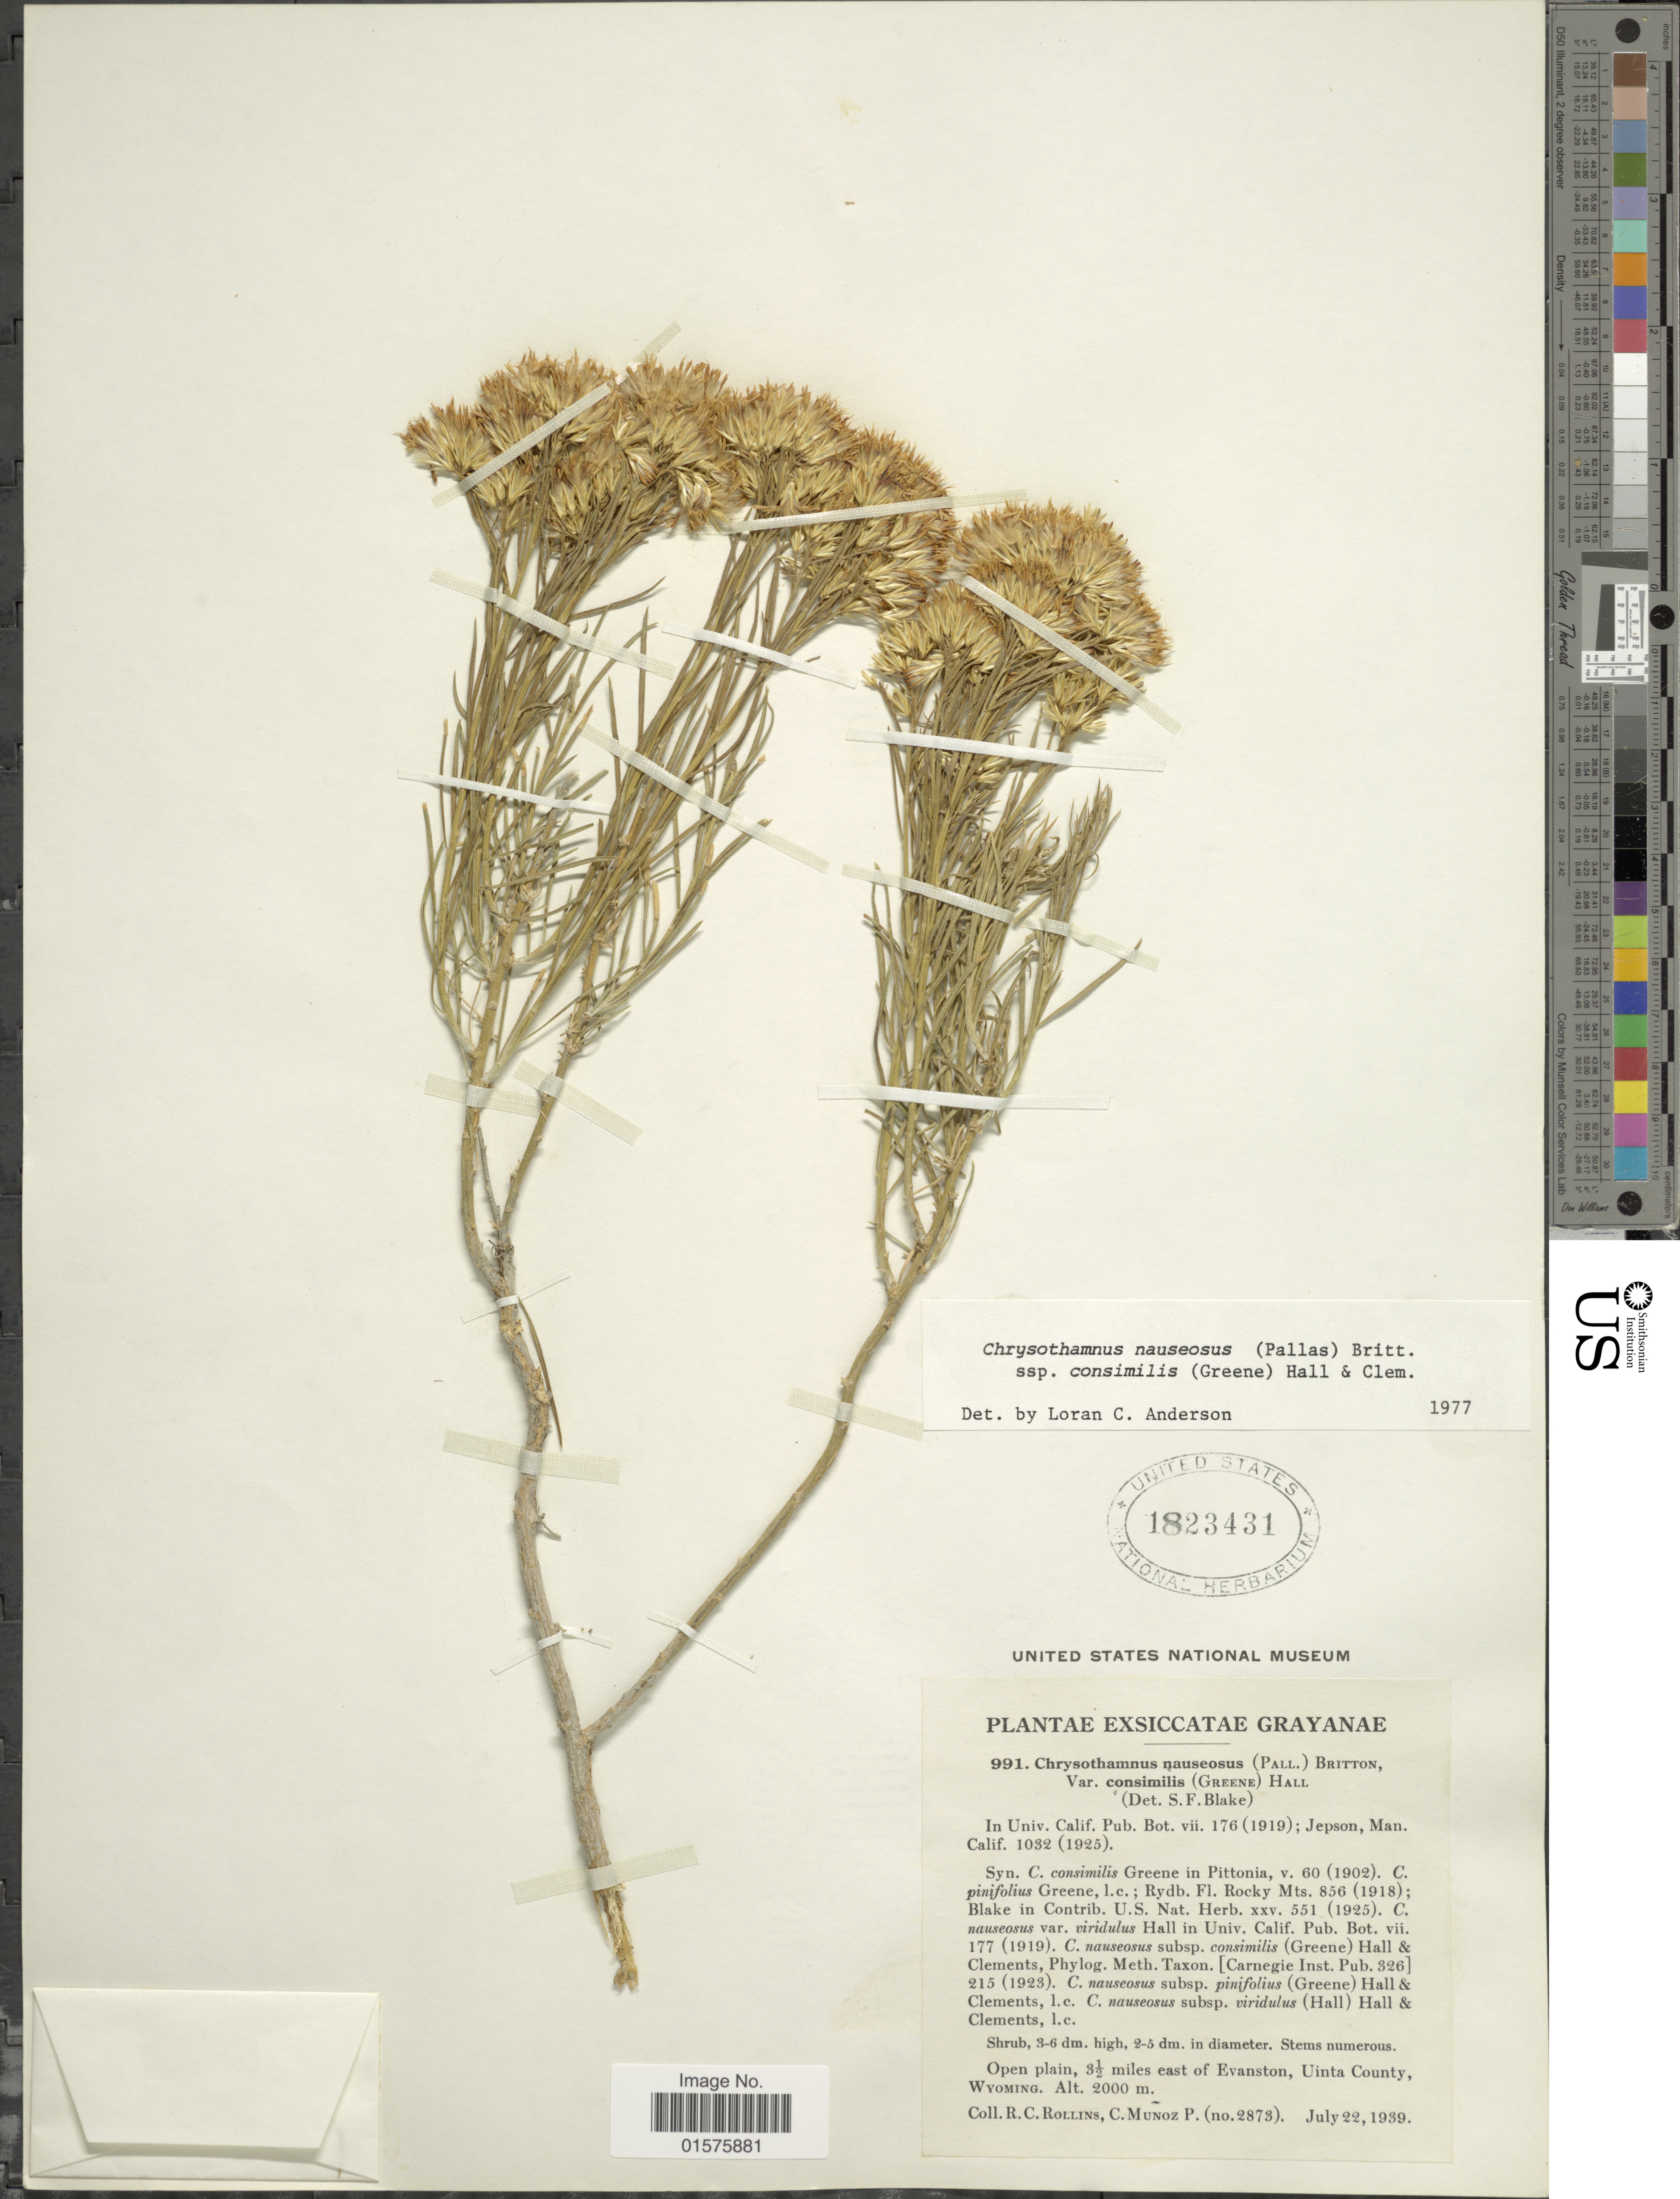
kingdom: Plantae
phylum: Tracheophyta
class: Magnoliopsida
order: Asterales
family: Asteraceae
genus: Ericameria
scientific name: Ericameria nauseosa var. oreophila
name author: (A. Nelson) G.L. Nesom & G.I. Baird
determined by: Urbatsch, Lowell E., Curator (LSU), Louisiana State University (UNITED STATES)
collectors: R. C. Rollins & C. Muñoz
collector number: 2873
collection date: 1939-07-22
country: United States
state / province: Wyoming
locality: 3½ miles east of Evanston, Uinta County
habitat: open plain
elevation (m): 2000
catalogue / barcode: US 1823431